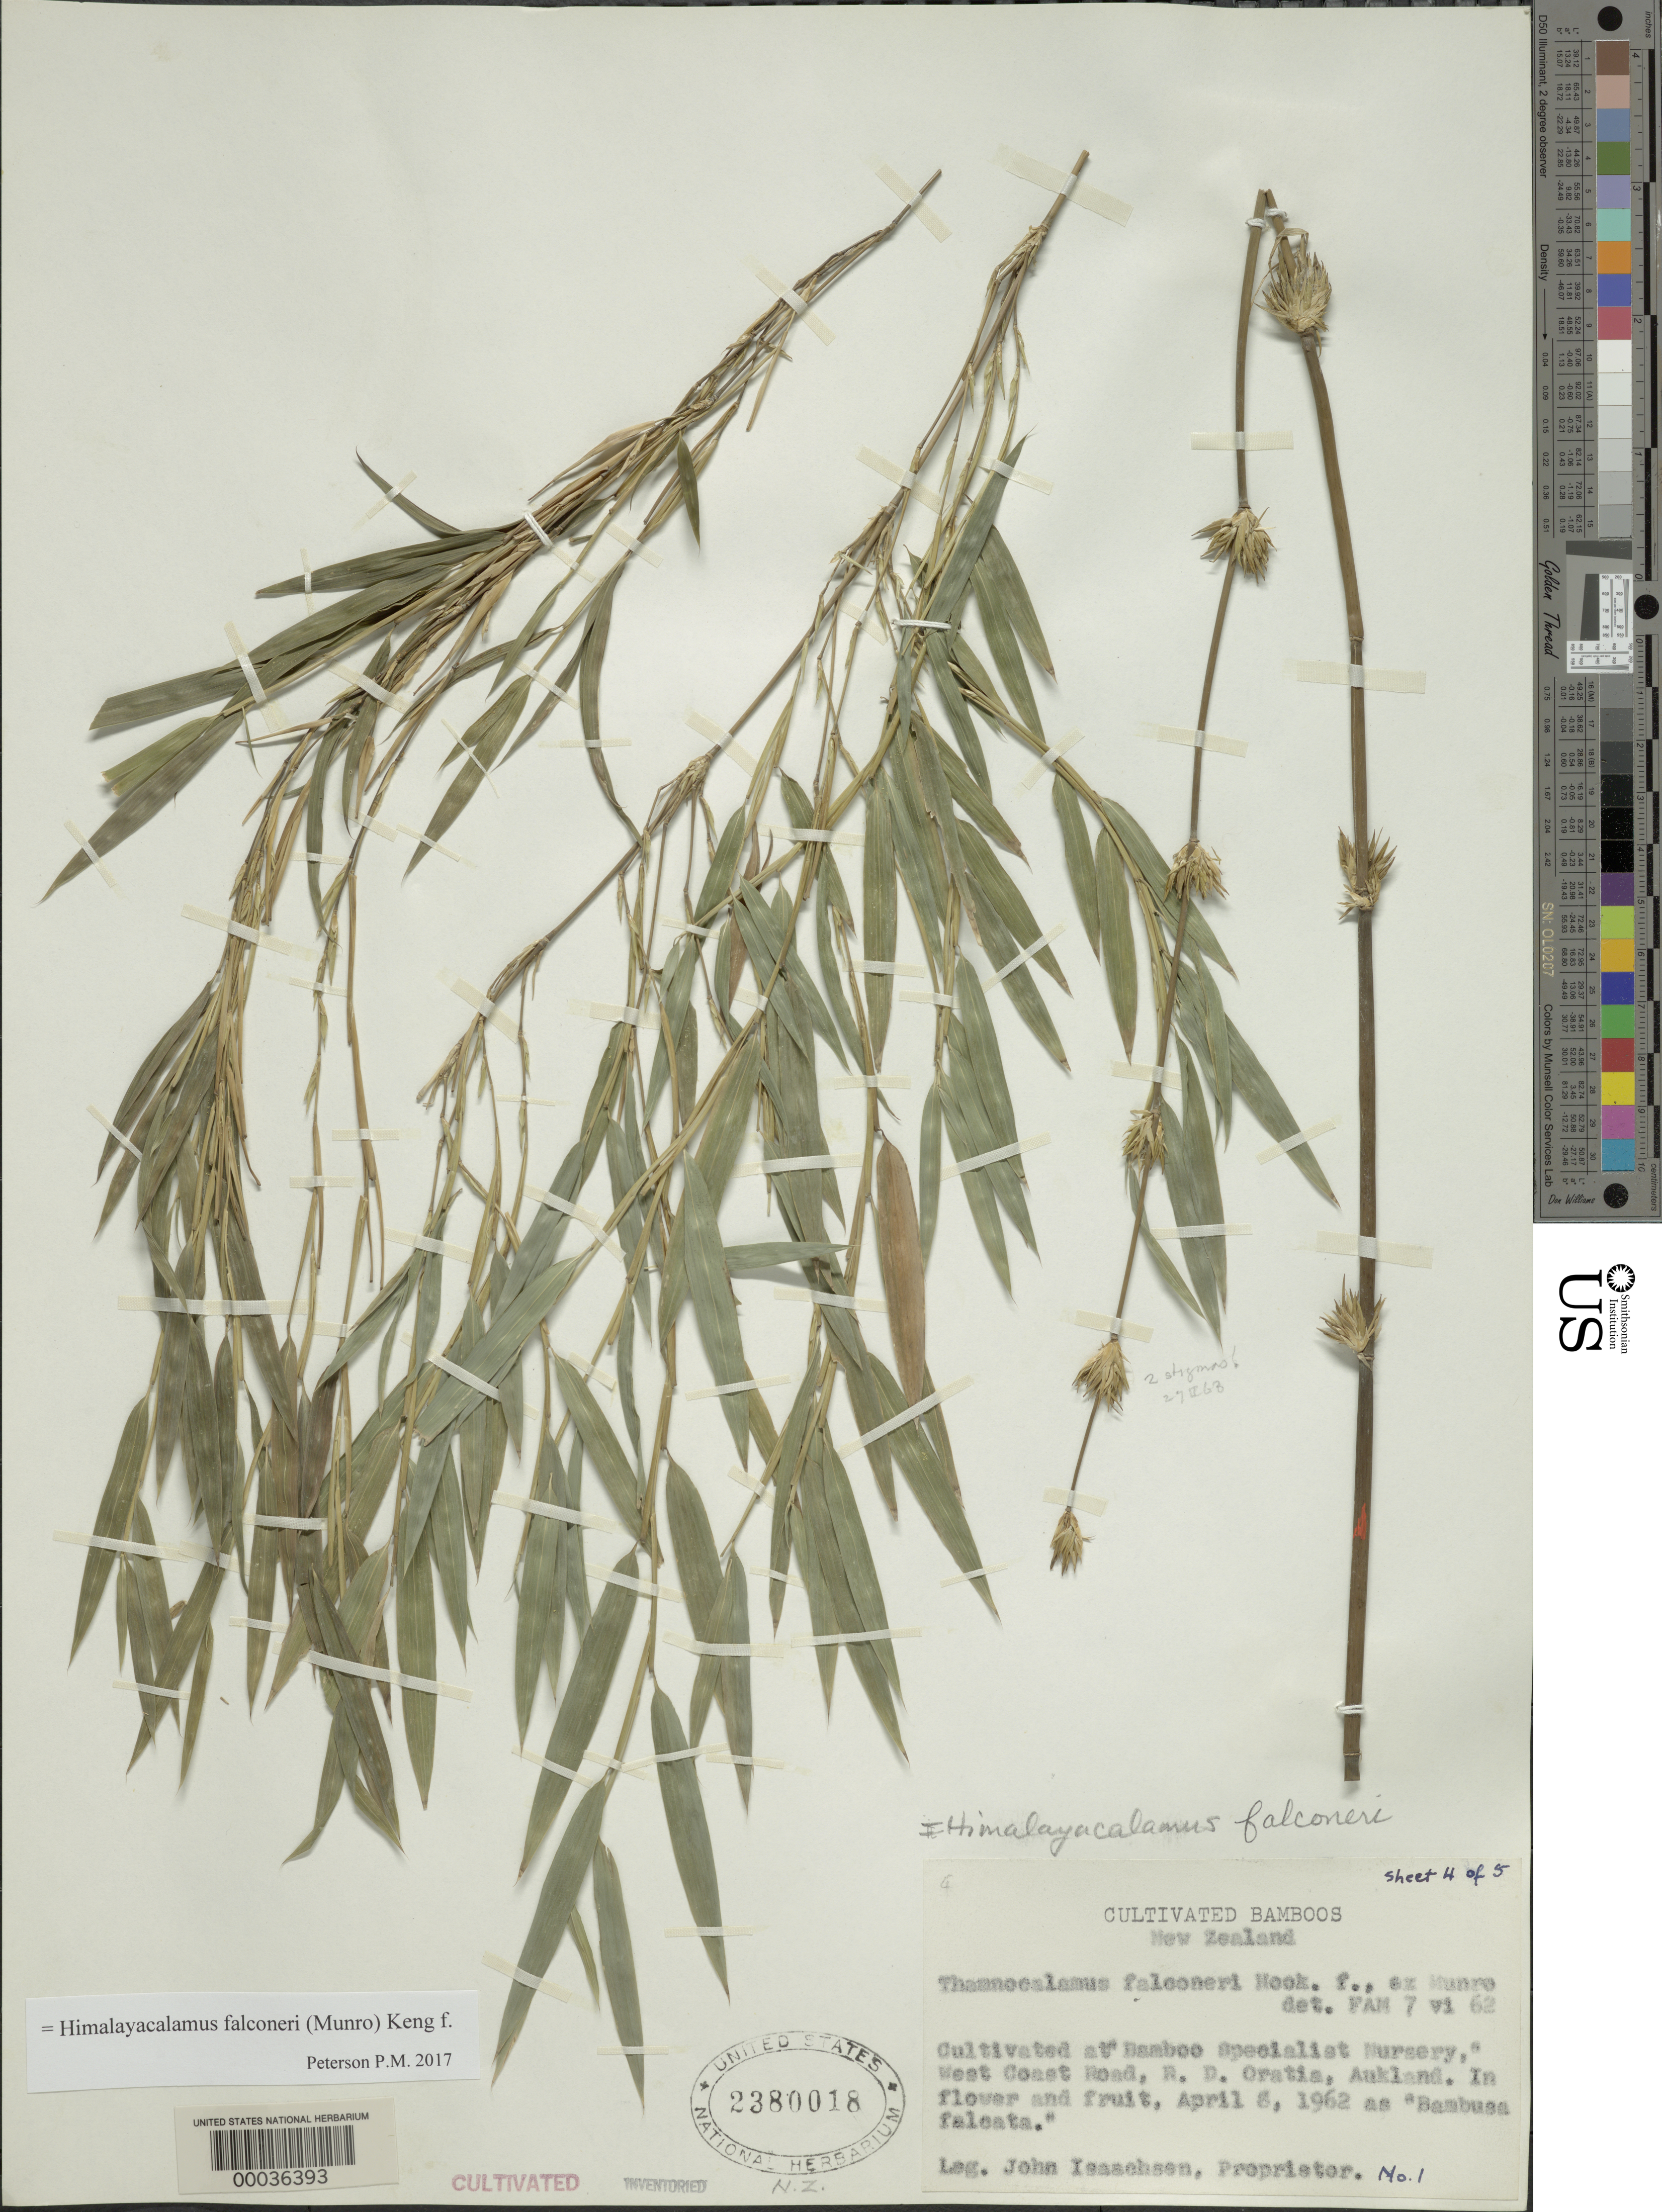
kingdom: Plantae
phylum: Tracheophyta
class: Liliopsida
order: Poales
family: Poaceae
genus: Himalayacalamus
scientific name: Himalayacalamus falconeri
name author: (Munro) Keng f.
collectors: J. Isaachsen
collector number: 1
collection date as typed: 08 Apr 1962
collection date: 1962-04-08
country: New Zealand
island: North Island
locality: "bamboo specialist nursery," oratia, auckland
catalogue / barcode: US 2380018